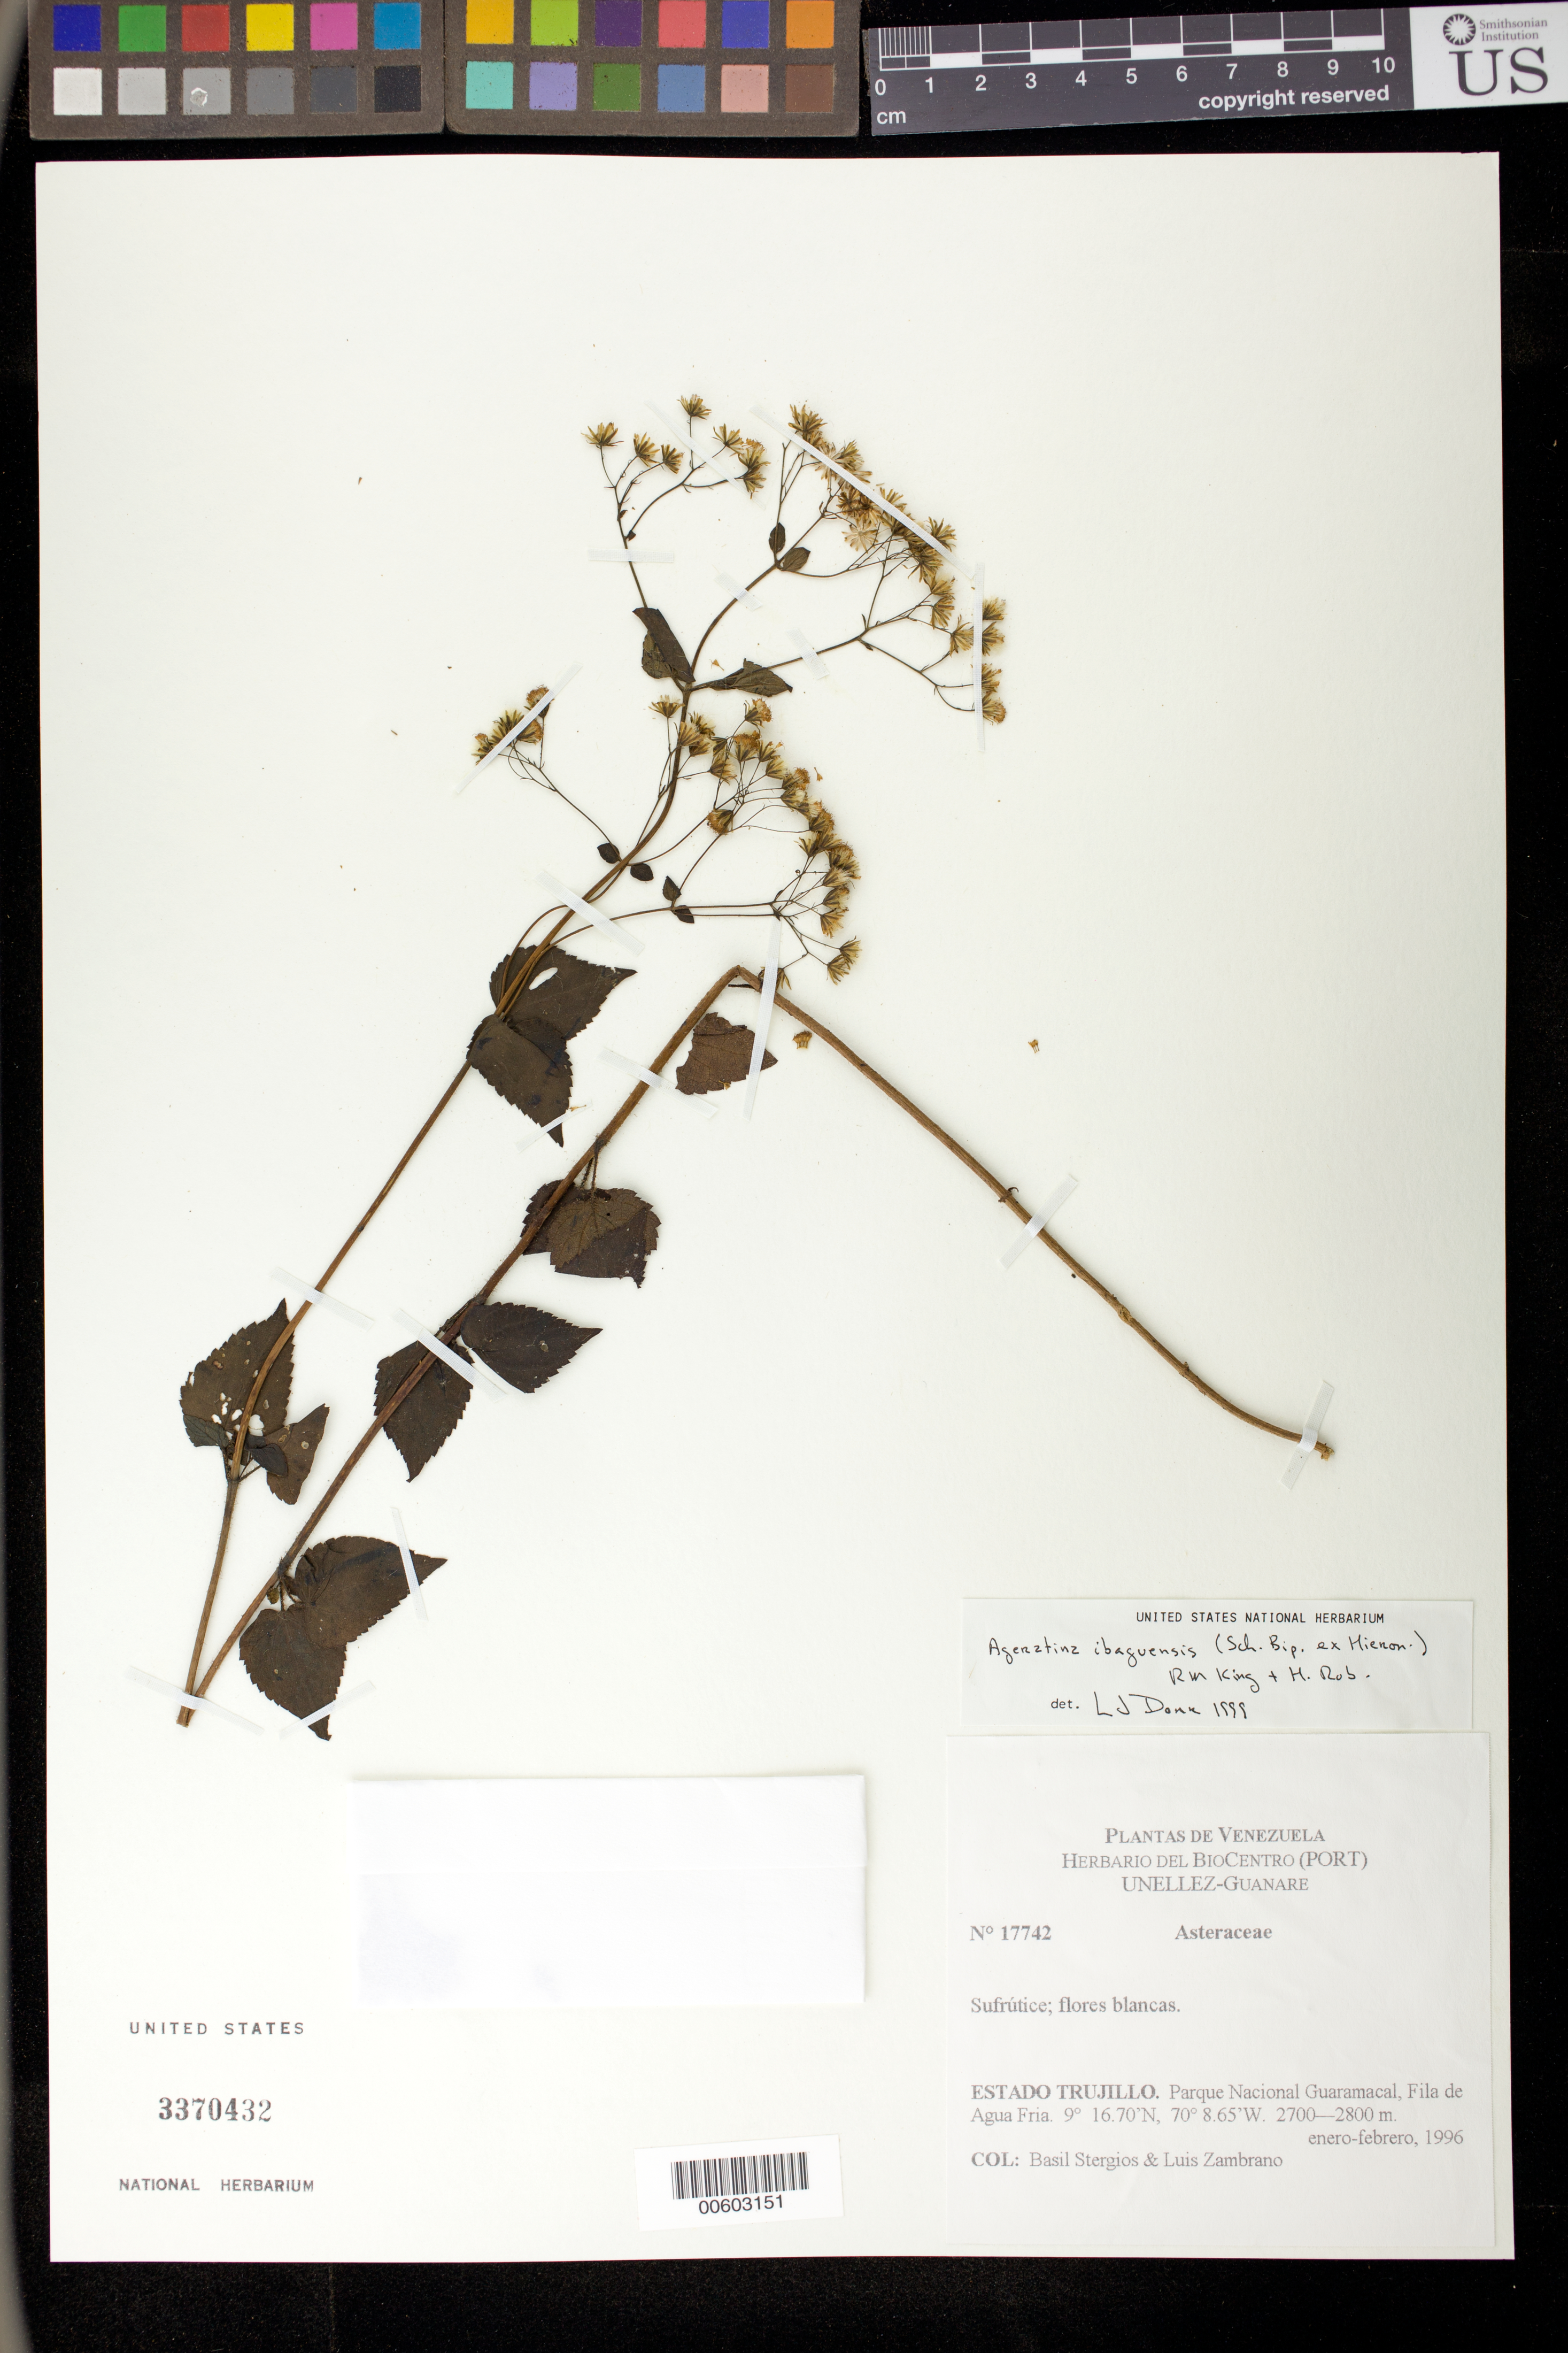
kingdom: Plantae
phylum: Tracheophyta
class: Magnoliopsida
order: Asterales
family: Asteraceae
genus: Ageratina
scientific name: Ageratina ibaguensis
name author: (Sch. Bip. ex Hieron.) R.M. King & H. Rob.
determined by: Dorr, L. J., (BOT), Smithsonian Institution - National Museum of Natural History (UNITED STATES)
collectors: B. G. Stergios & L. Zambrano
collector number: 17742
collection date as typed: Jan 1996 to -- Feb 1996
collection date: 1996-01/1996-02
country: Venezuela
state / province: Trujillo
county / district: Boconó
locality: Parque Nacional Guaramacal, Fila de Agua Fria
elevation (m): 2700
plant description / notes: CTES, PORT, US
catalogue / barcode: US 3370432